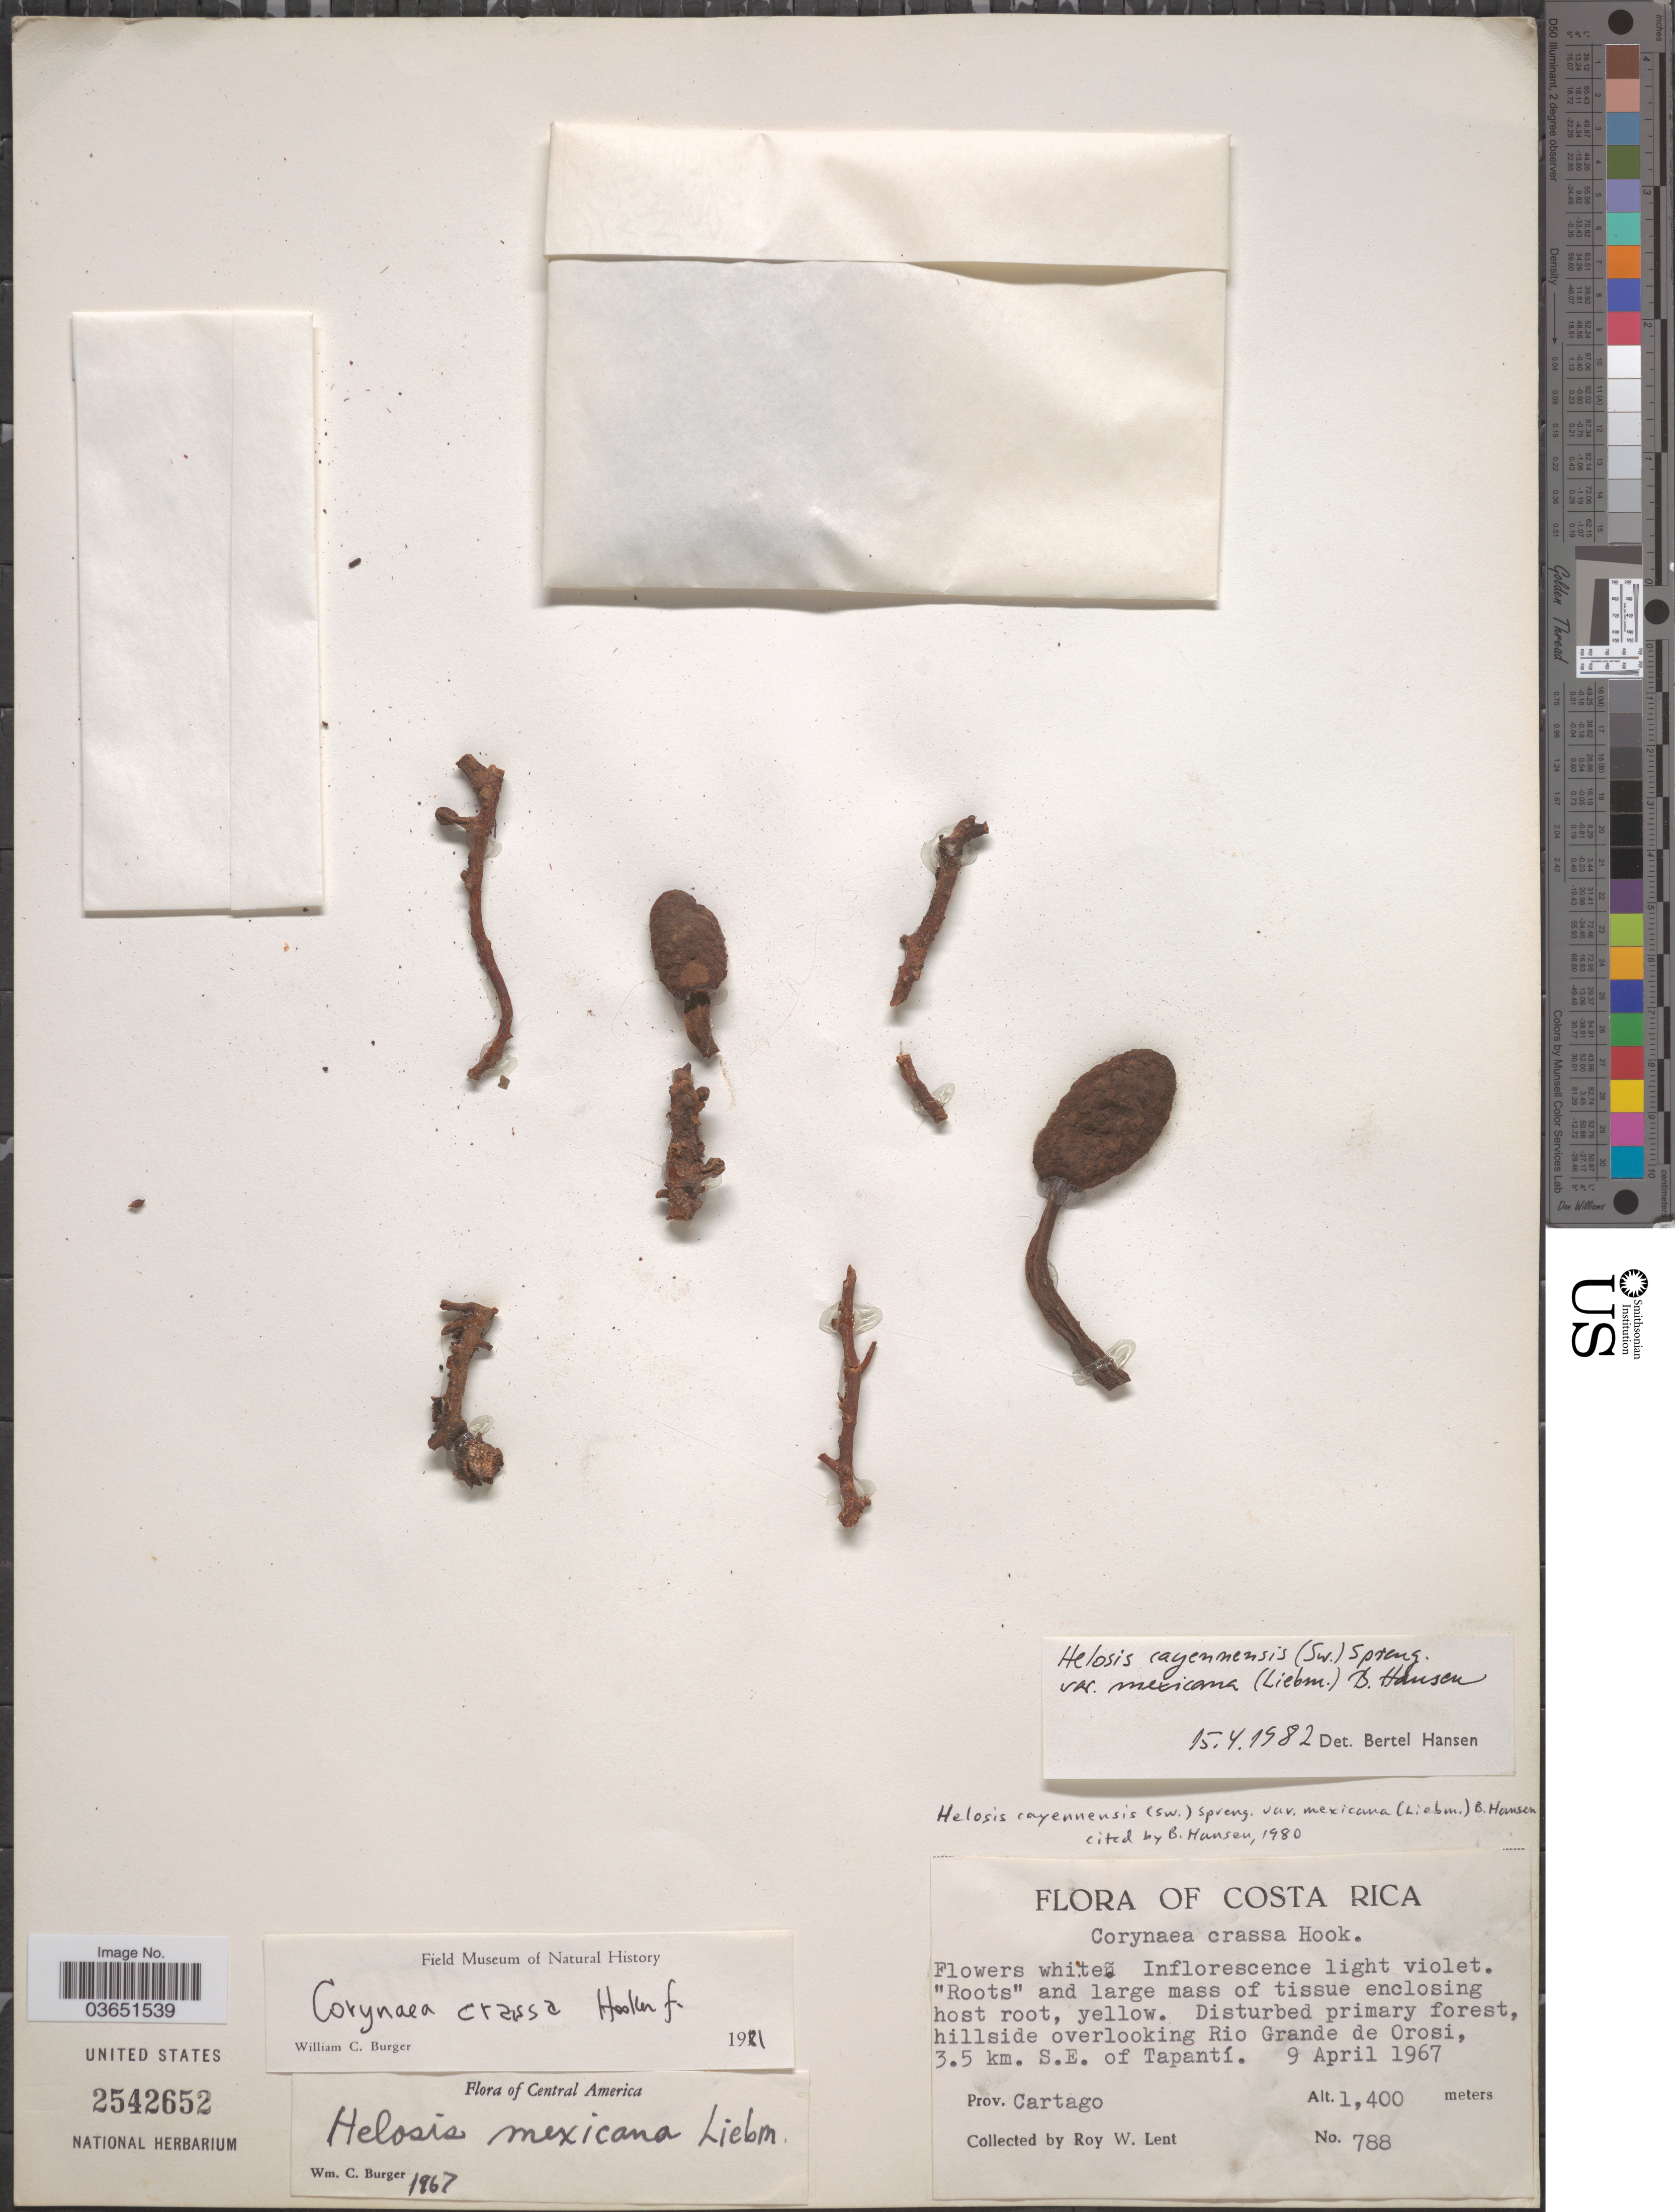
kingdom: Plantae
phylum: Tracheophyta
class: Magnoliopsida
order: Santalales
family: Balanophoraceae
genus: Helosis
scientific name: Helosis cayanensis var. mexicana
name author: (Liebm.) B. Hansen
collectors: R. W. Lent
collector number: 788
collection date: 1967-04-09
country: Costa Rica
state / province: Cartago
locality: Hillside overlooking Rio Grande de Orosi, 3.5 km. S.E. of Tapantí.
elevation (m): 1400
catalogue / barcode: US 2542652